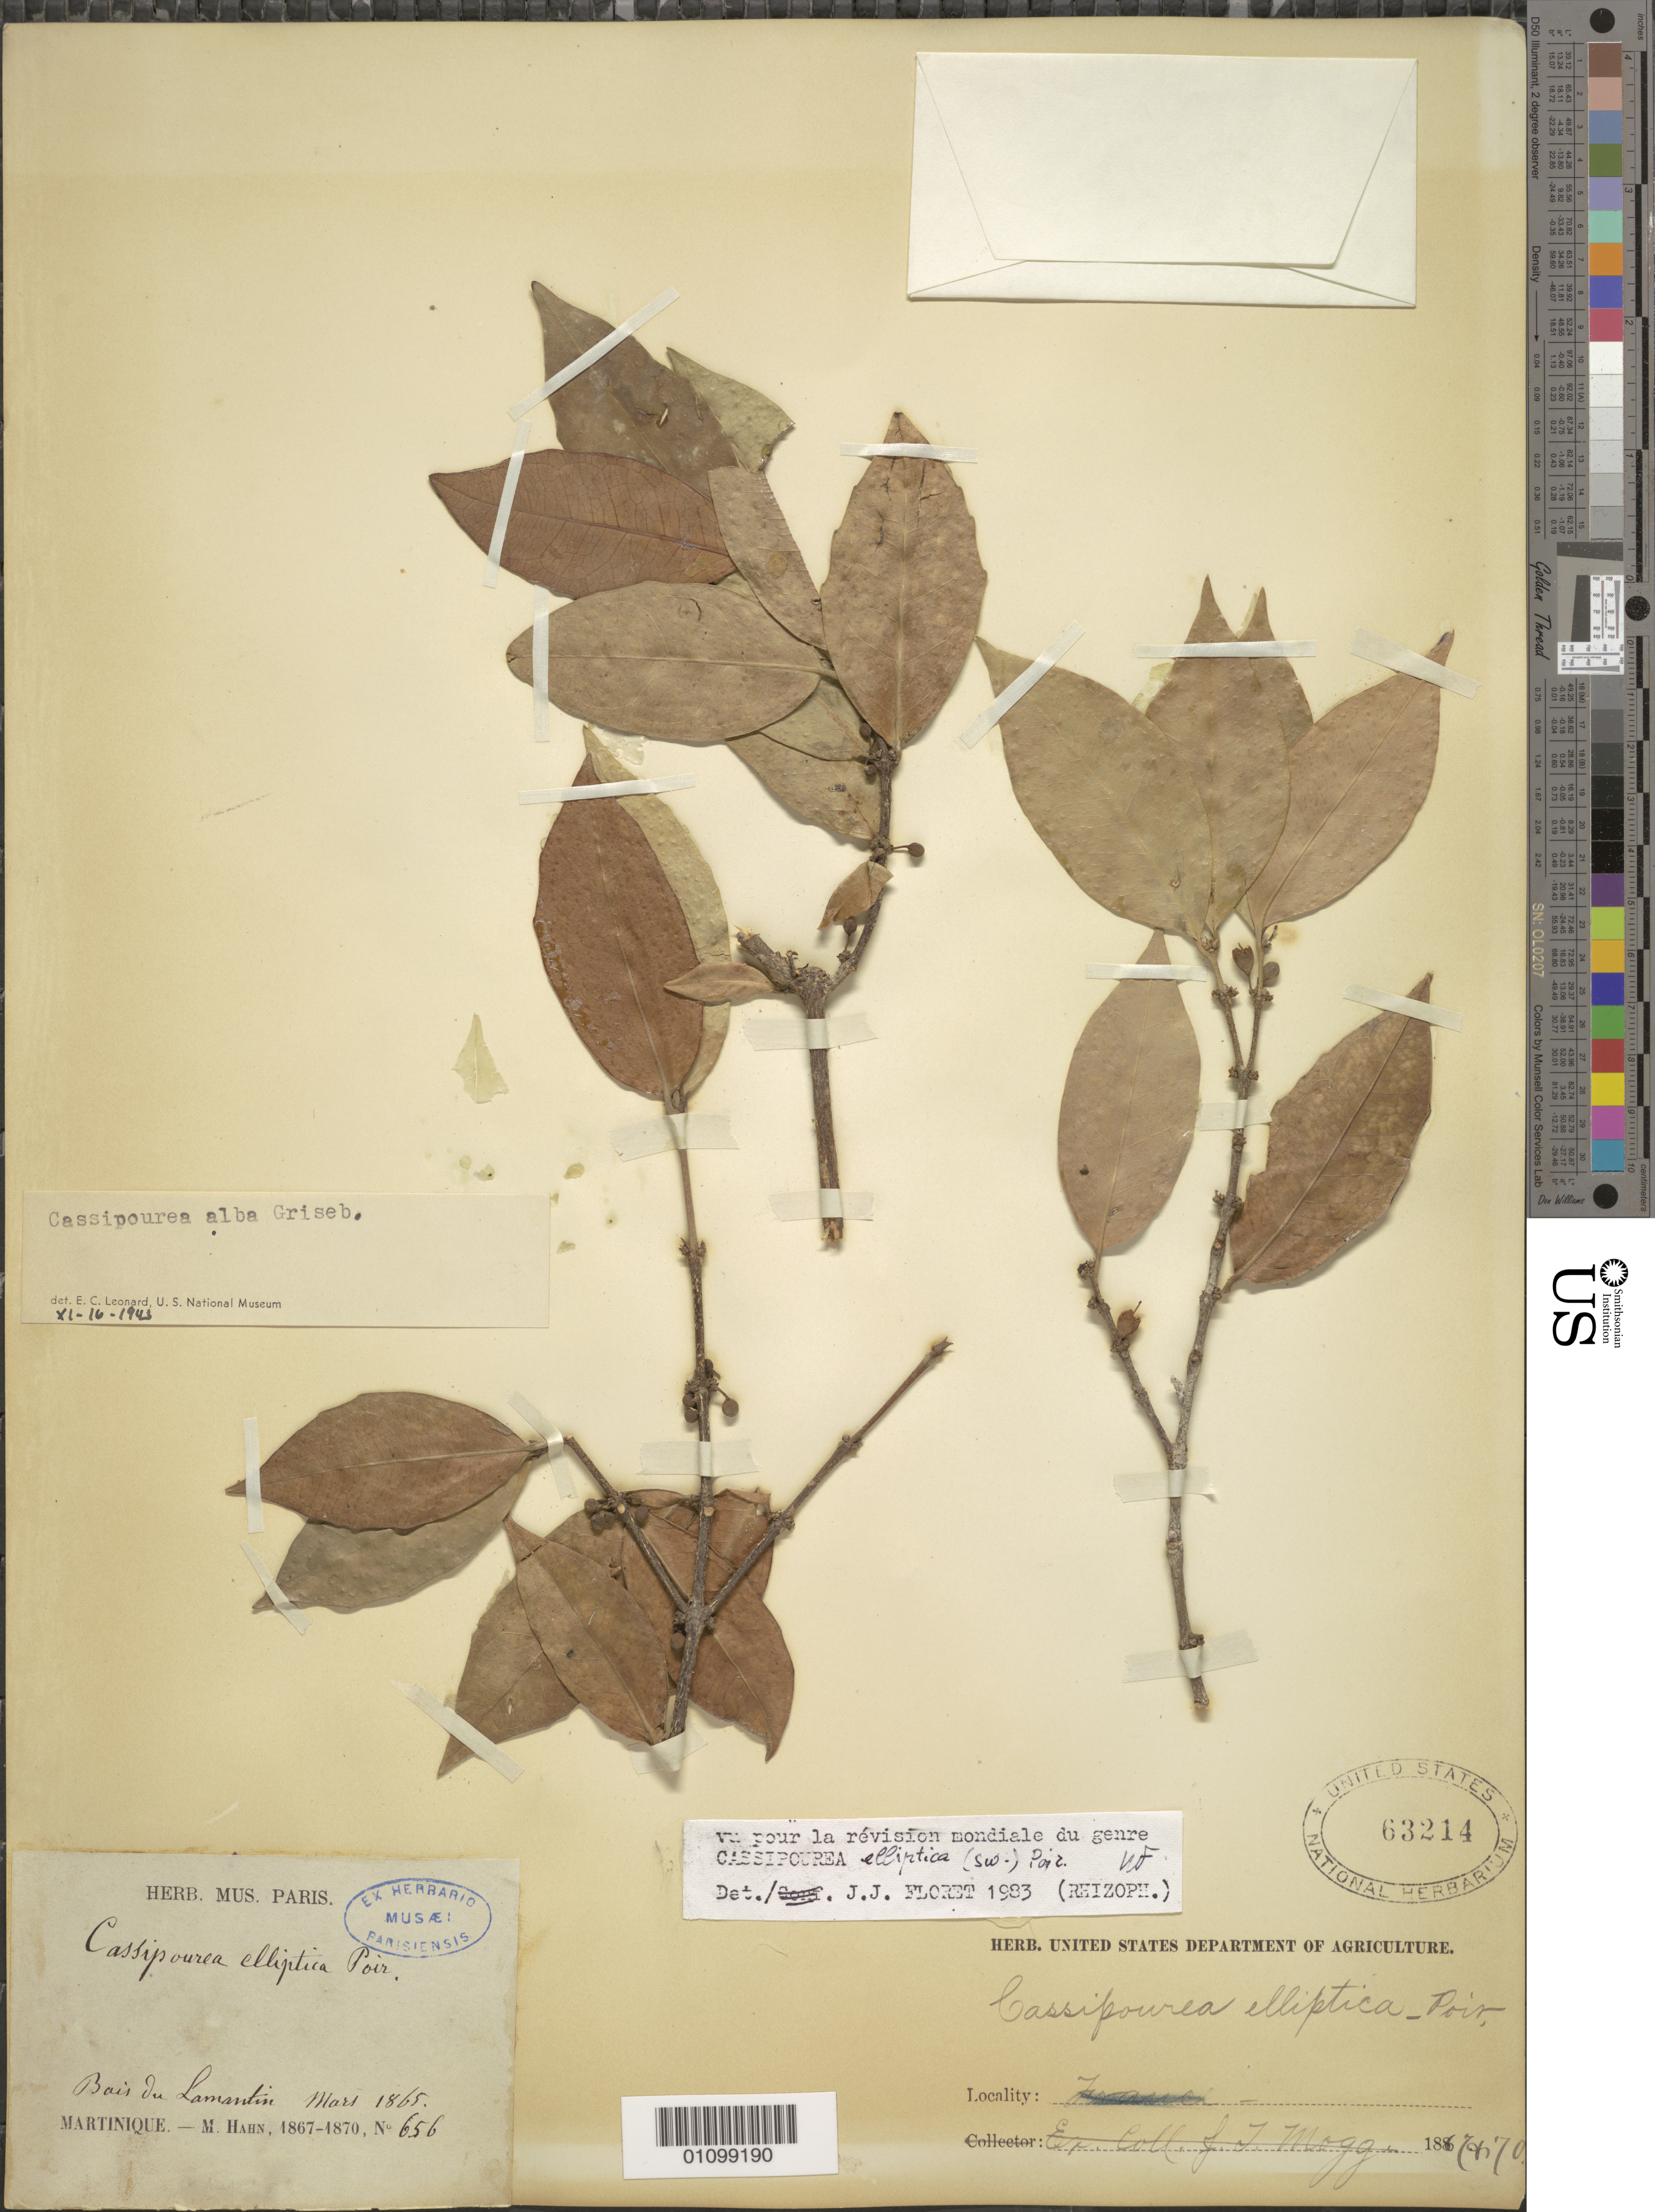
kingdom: Plantae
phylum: Tracheophyta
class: Magnoliopsida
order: Malpighiales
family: Rhizophoraceae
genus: Cassipourea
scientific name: Cassipourea guianensis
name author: Aubl.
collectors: M. Hahn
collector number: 656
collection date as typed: Mar 1865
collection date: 1865-03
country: Martinique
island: Martinique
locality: Bois du Lamantin.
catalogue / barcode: US 63214